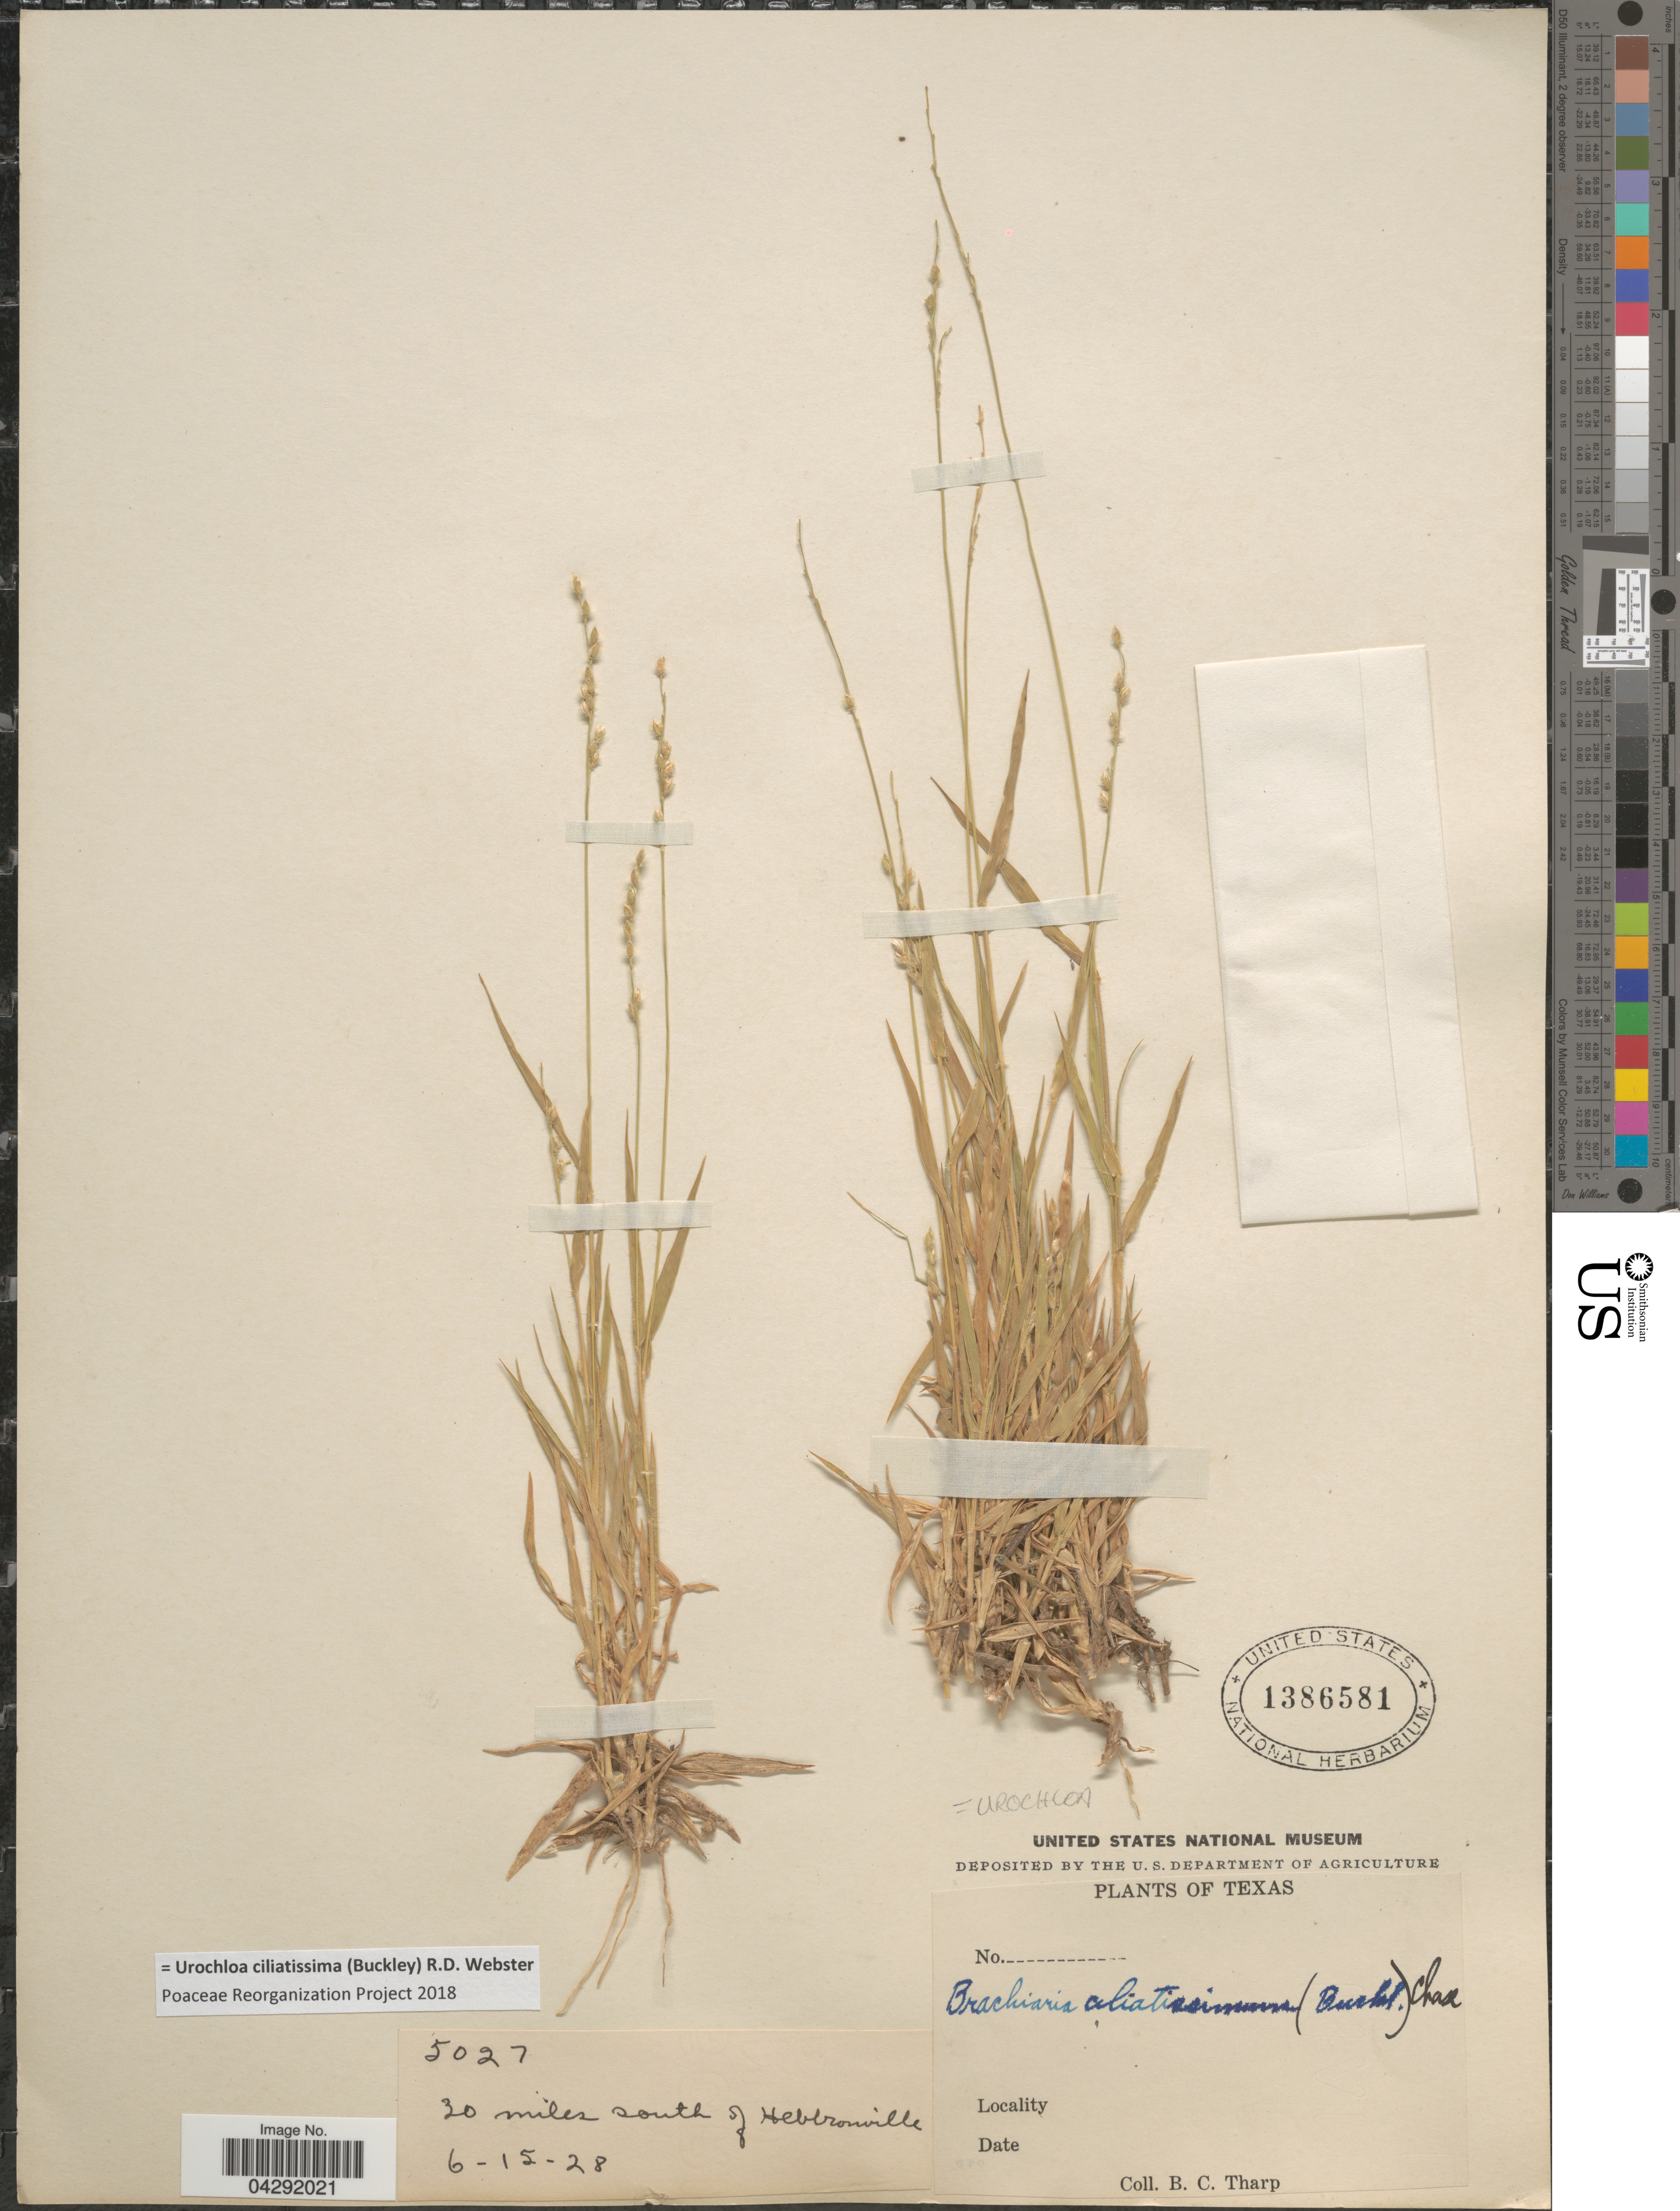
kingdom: Plantae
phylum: Tracheophyta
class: Liliopsida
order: Poales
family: Poaceae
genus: Urochloa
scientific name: Urochloa ciliatissima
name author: (Buckley) R.D. Webster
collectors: B. C. Tharp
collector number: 5027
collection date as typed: Transcribed d/m/y: 15/6/28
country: United States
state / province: Texas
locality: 30 miles south of Hebbronville.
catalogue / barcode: US 1386581